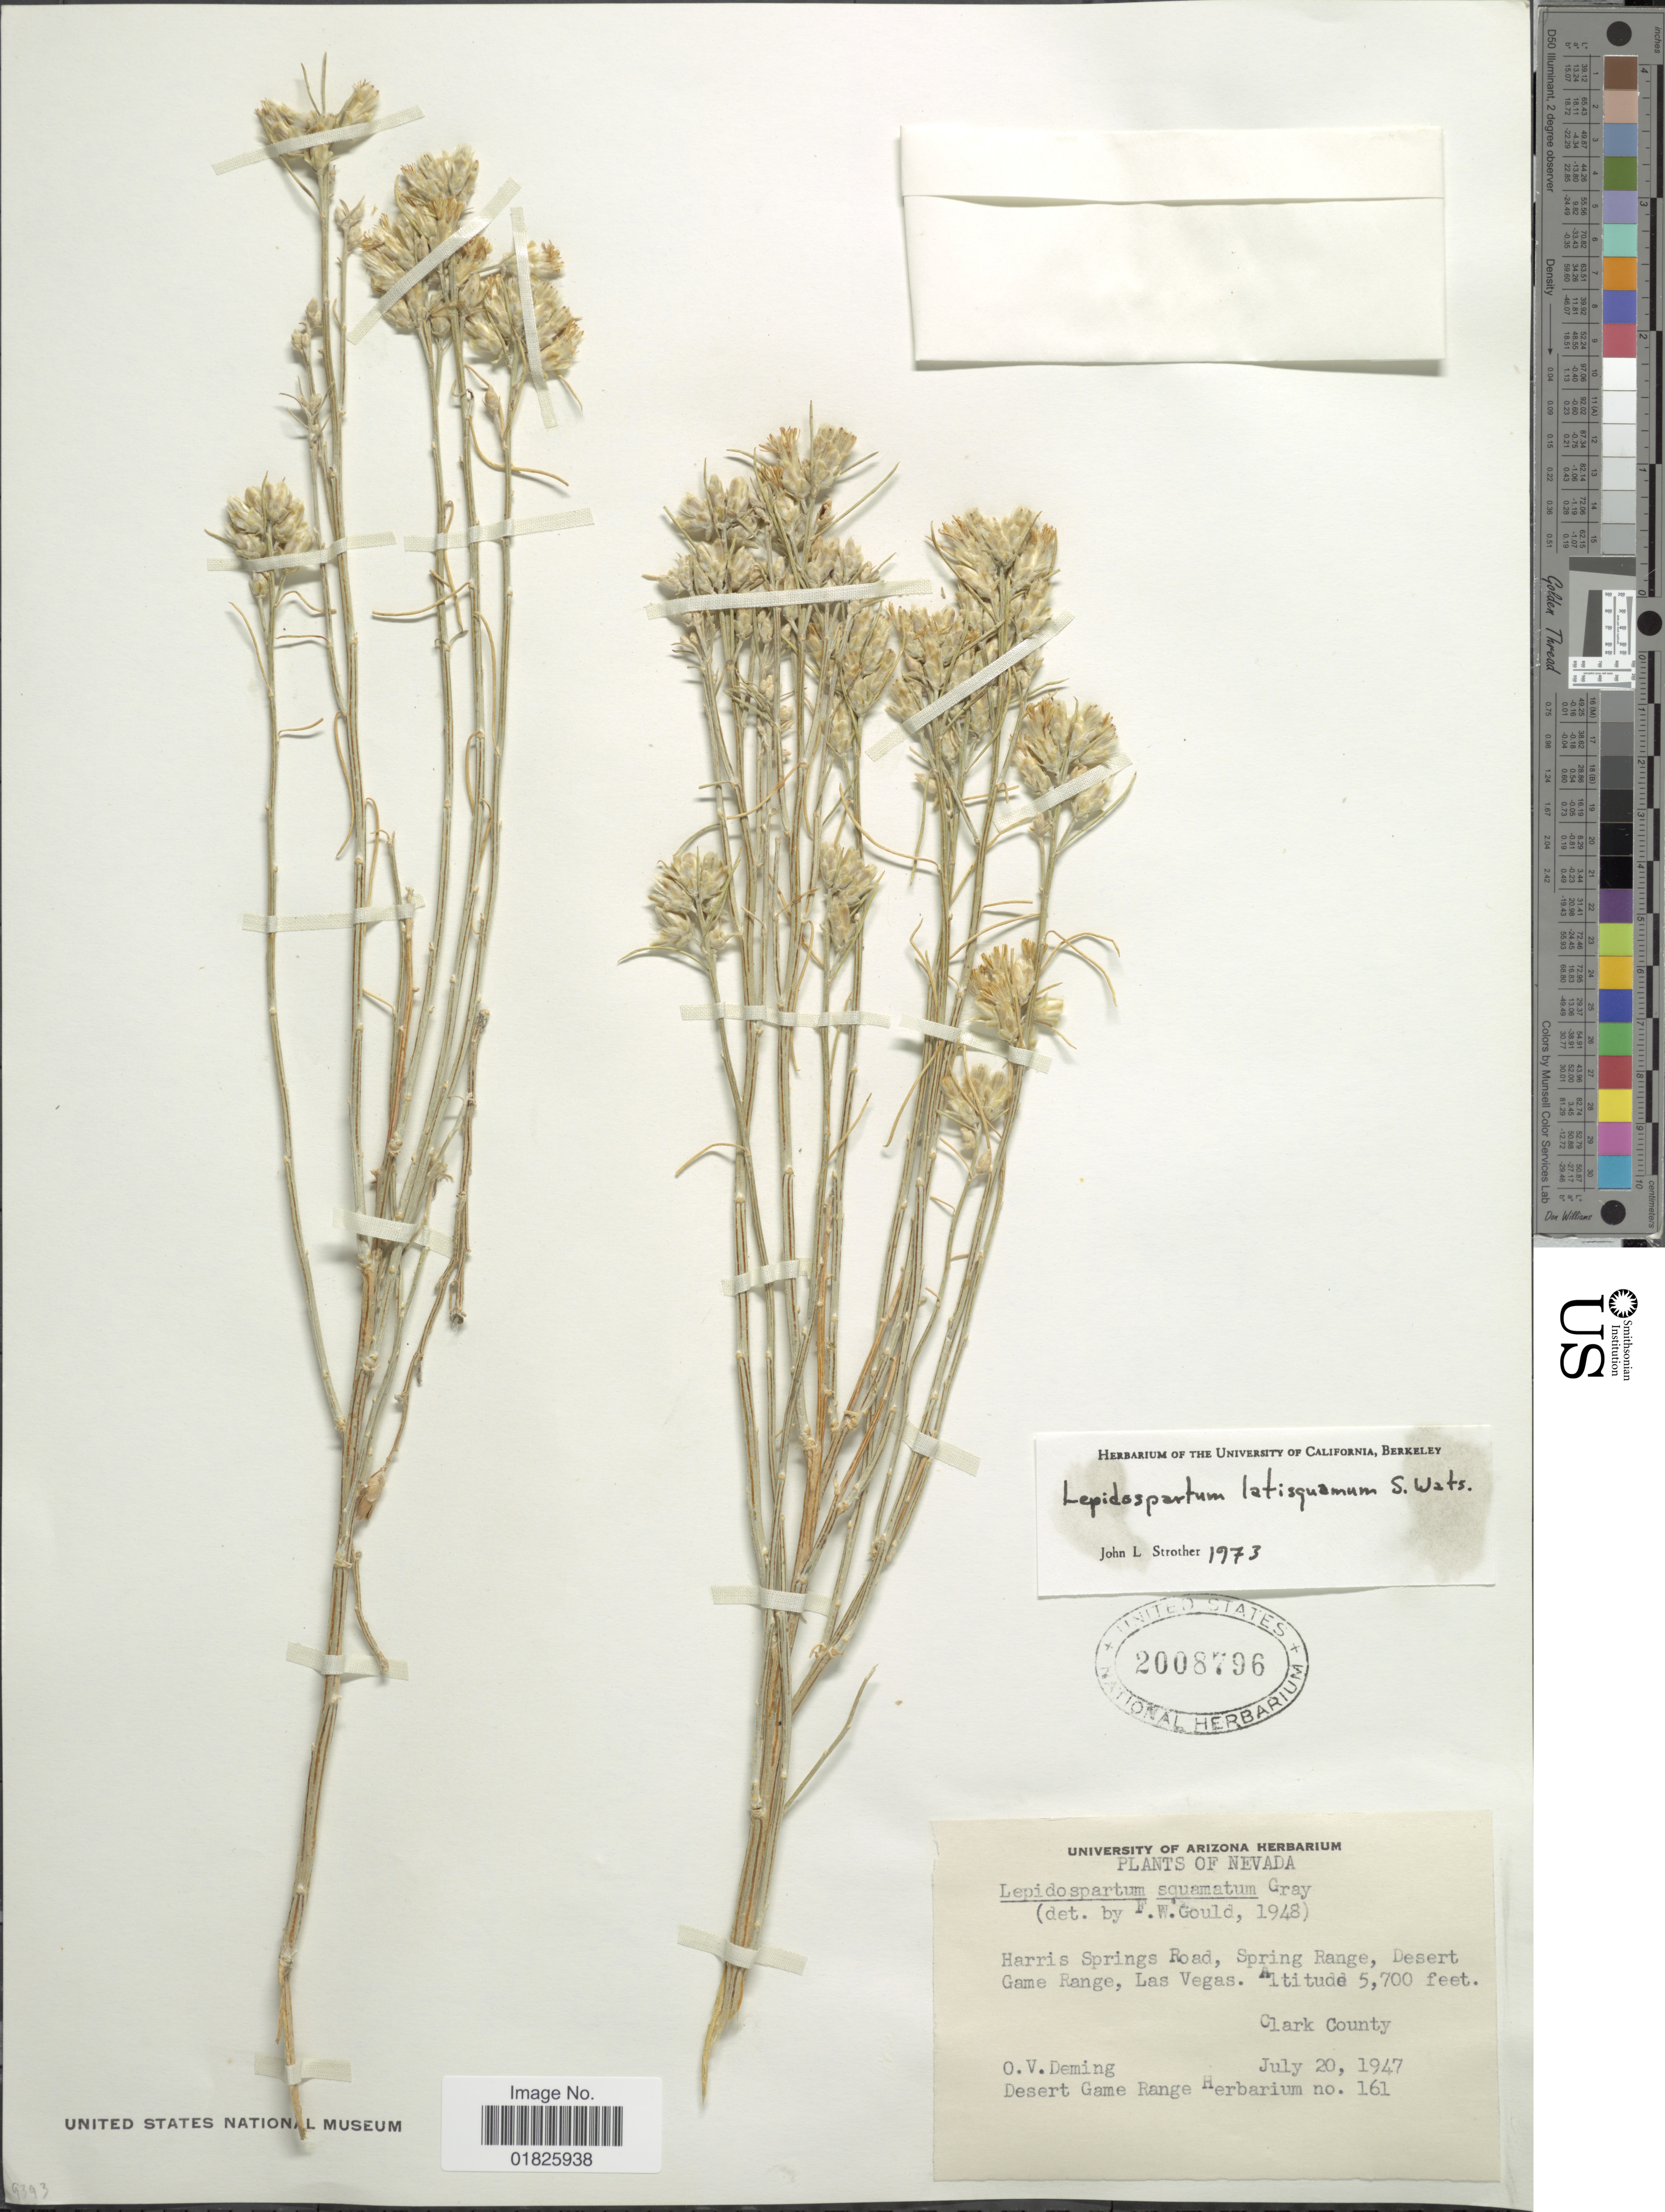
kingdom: Plantae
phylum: Tracheophyta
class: Magnoliopsida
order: Asterales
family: Asteraceae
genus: Lepidospartum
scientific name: Lepidospartum latisquamum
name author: S. Watson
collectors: O. Deming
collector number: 161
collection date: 1947-07-20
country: United States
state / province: Nevada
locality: Harris Springs Road, Spring Range, Desert Game Range, Las Vegas, Clark County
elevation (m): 1737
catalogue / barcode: US 2008796